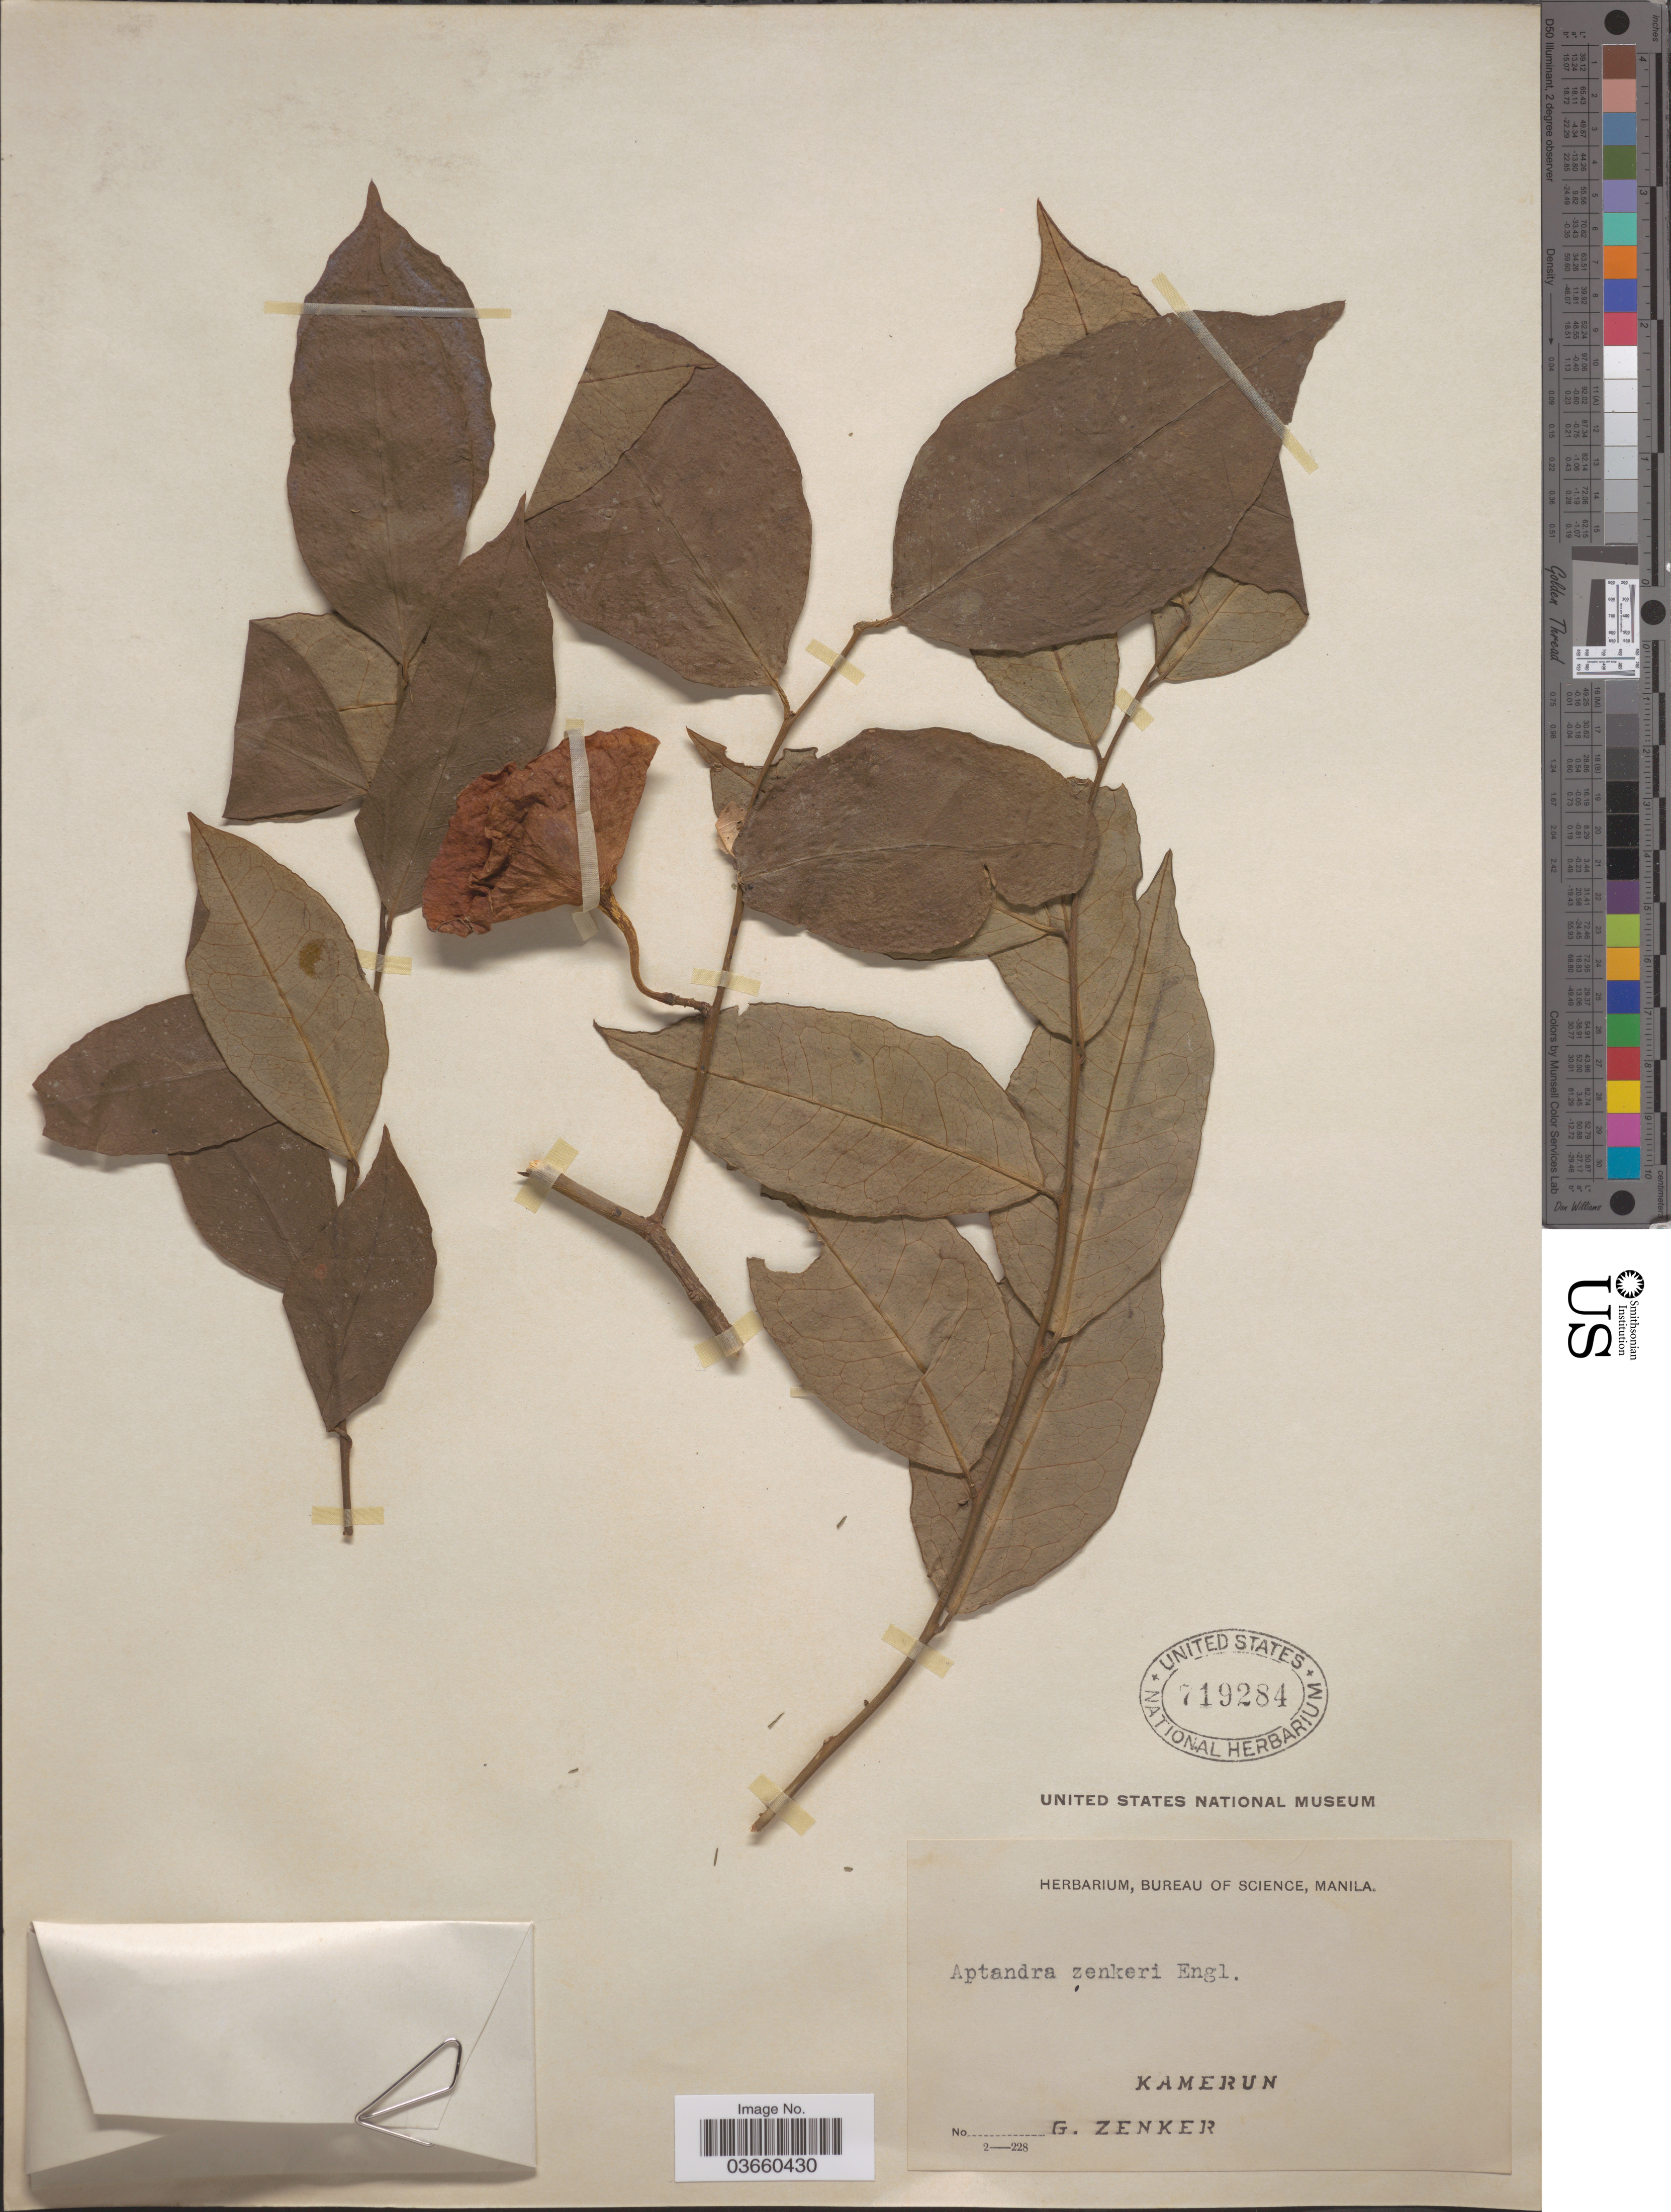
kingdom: Plantae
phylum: Tracheophyta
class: Magnoliopsida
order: Santalales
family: Aptandraceae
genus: Aptandra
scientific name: Aptandra zenkeri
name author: Engl.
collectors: G. A. Zenker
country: Cameroon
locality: Kamerun.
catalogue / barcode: US 719284